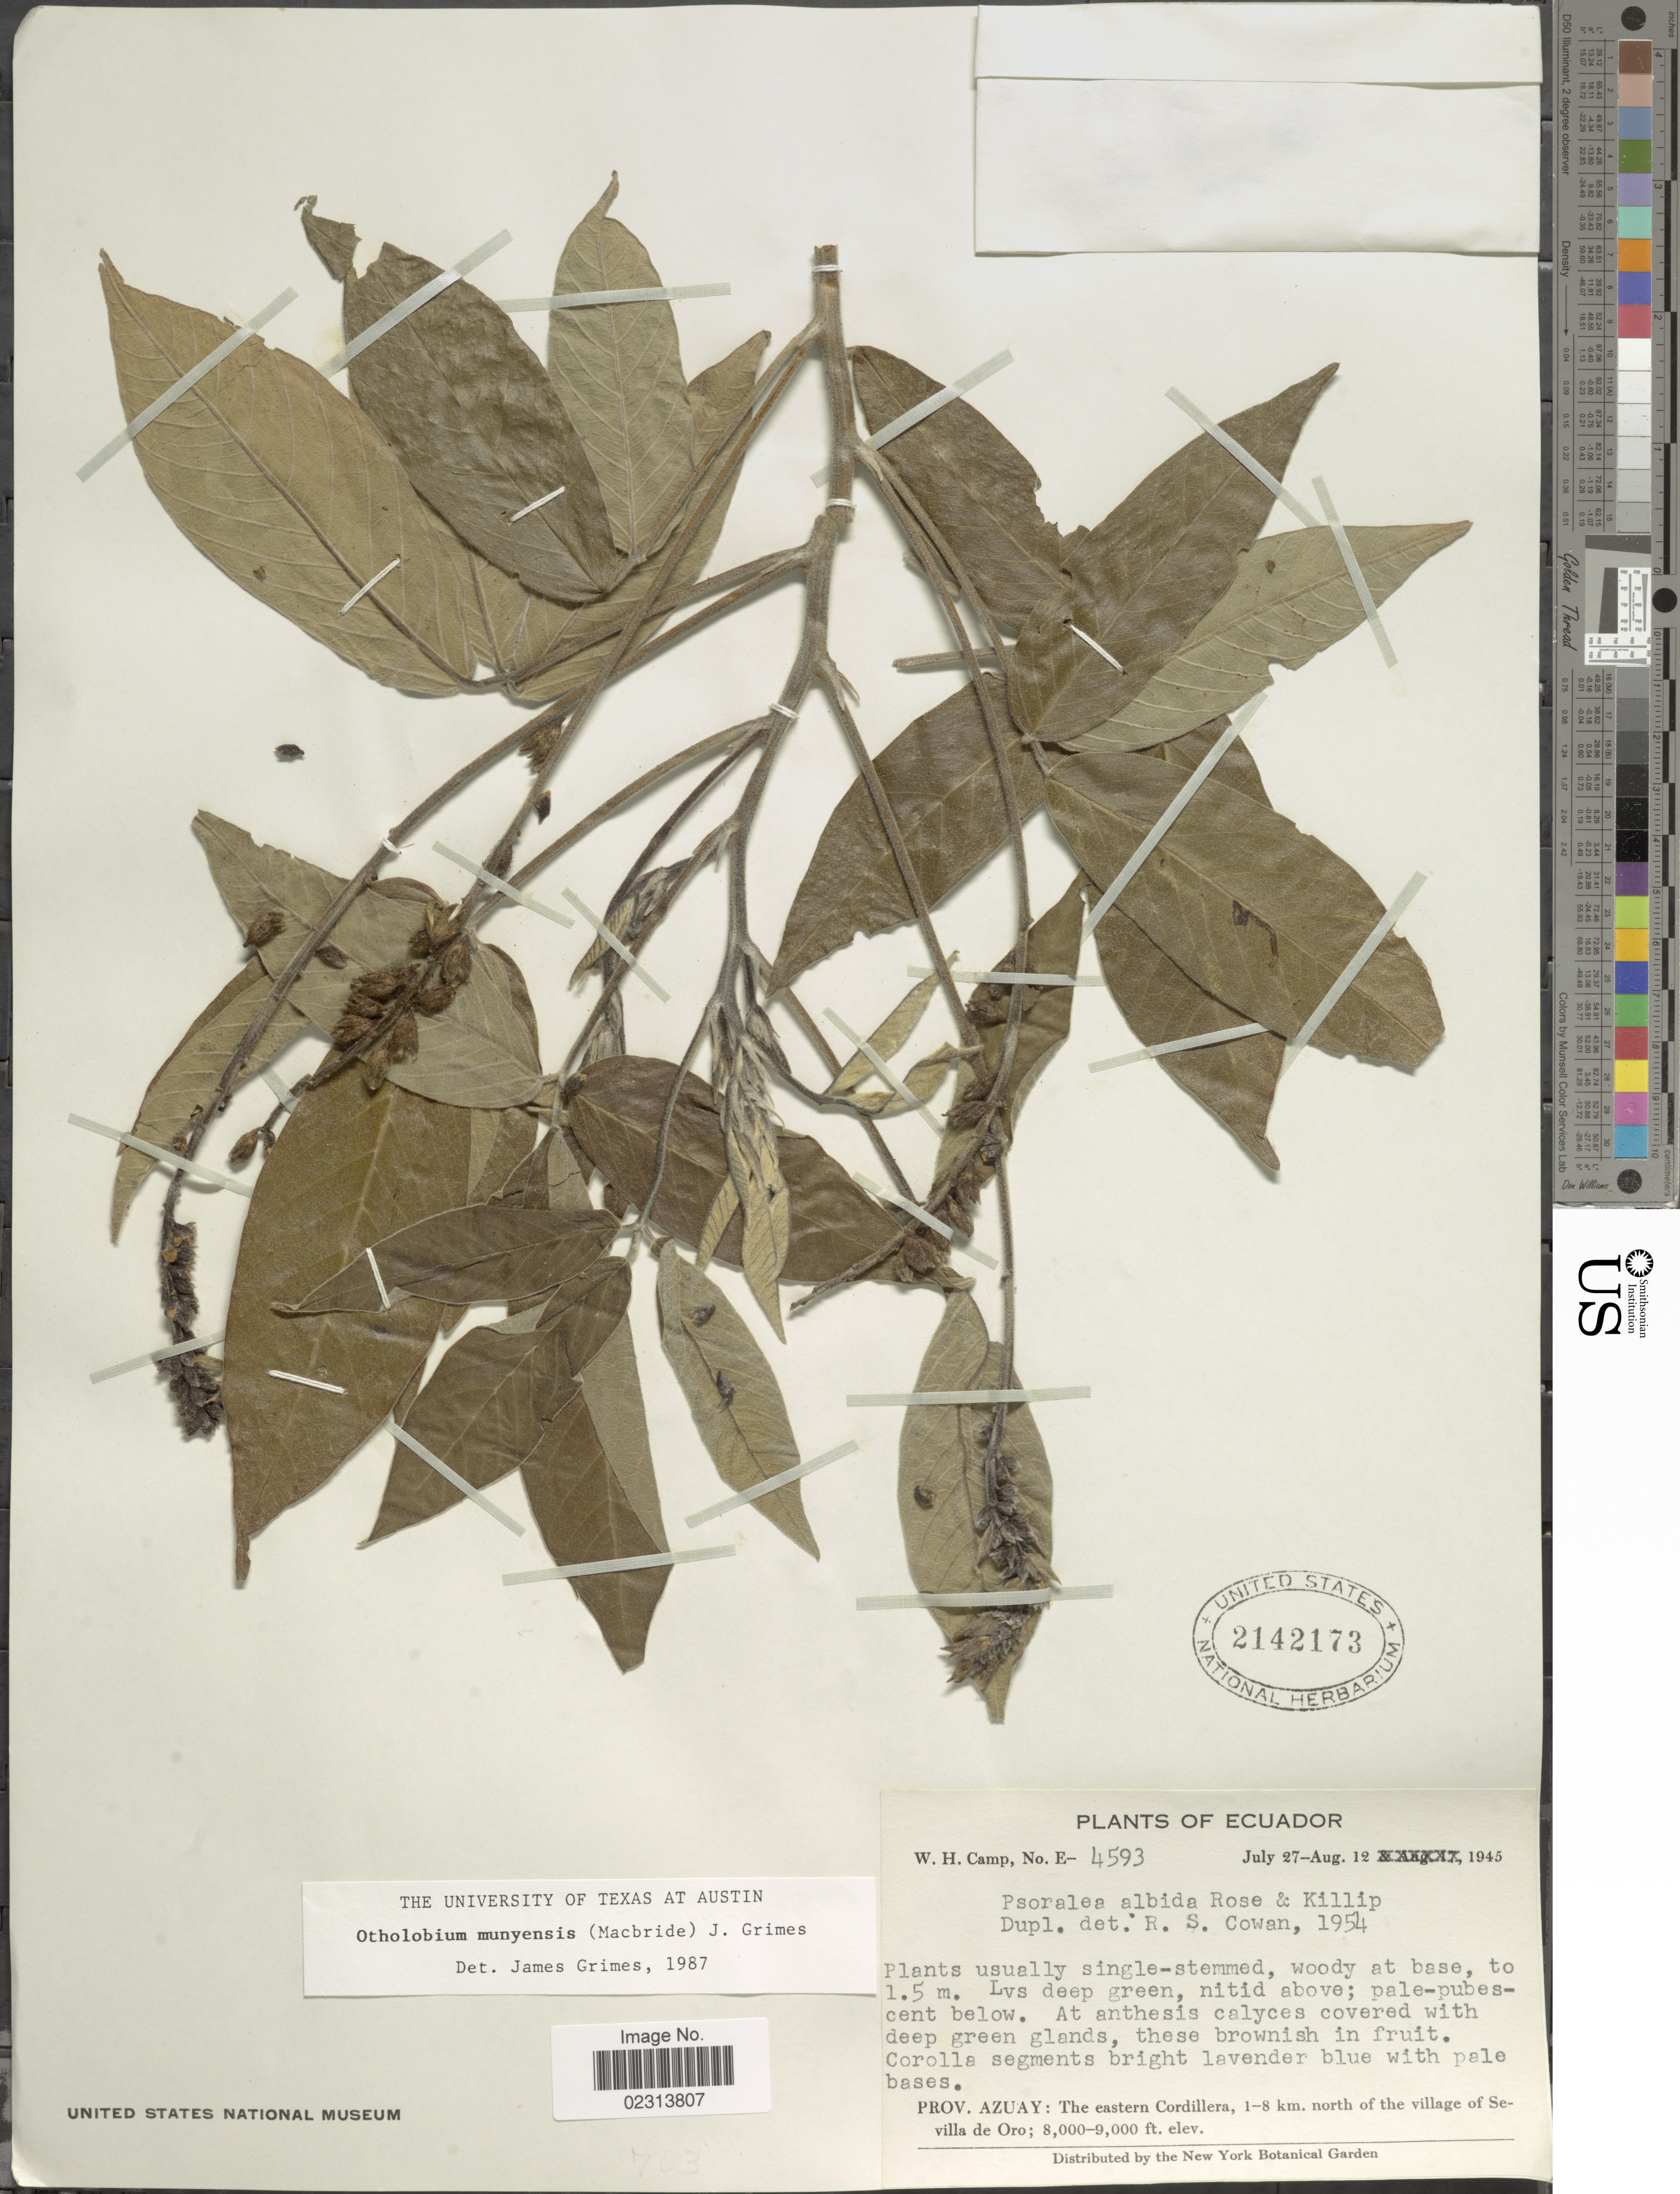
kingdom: Plantae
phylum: Tracheophyta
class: Magnoliopsida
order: Fabales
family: Fabaceae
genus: Otholobium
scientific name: Otholobium munyense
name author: (J.F. Macbr.) J.W. Grimes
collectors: W. H. Camp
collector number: E-4593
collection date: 1941-07-27/1945-08-20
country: Ecuador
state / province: Azuay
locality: Prov. Azuay: The easternm Cordillera, 1-8 km . north of the village of Sevilla de Oro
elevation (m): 2438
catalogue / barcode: US 2142173